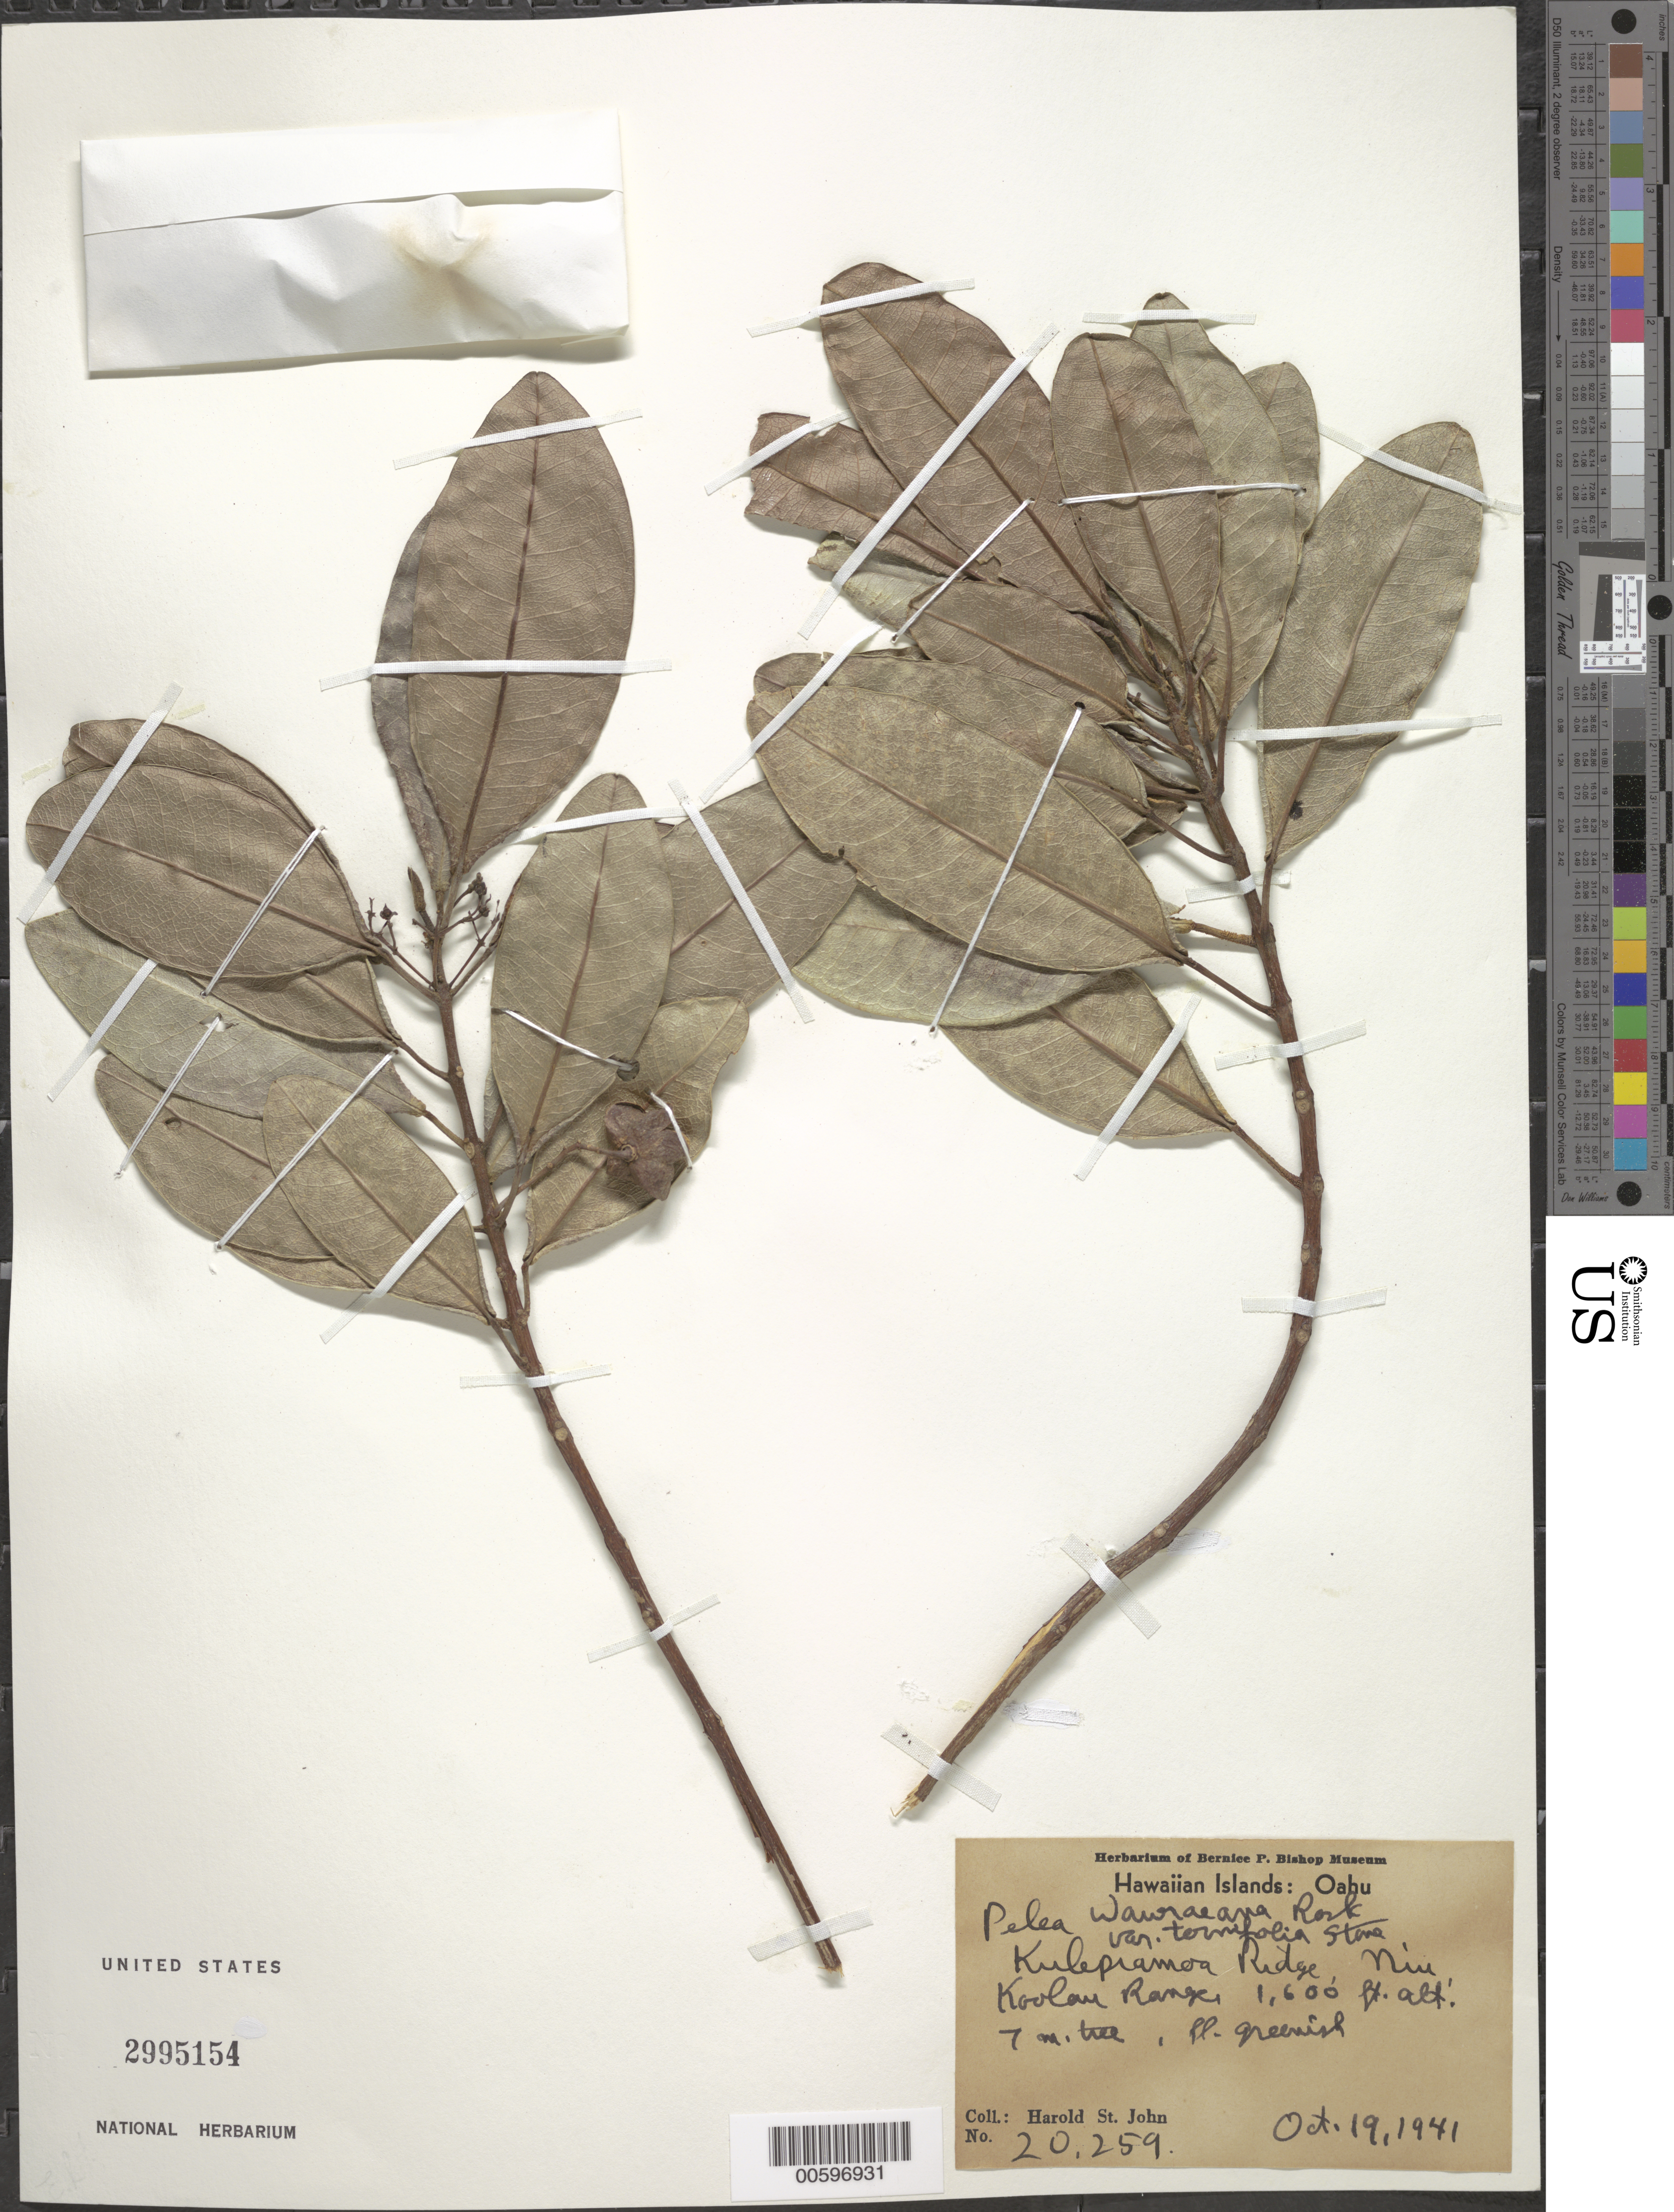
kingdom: Plantae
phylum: Tracheophyta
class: Magnoliopsida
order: Sapindales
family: Rutaceae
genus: Melicope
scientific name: Melicope wawraeana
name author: (H. Lév.) T.G. Hartley & B.C. Stone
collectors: H. St. John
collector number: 20259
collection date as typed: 19 Oct 1941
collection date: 1941-10-19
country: United States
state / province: Hawaii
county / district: Honolulu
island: Oahu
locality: Kulepramoa Ridge, Niu, Koolau Range.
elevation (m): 488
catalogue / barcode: US 2995154